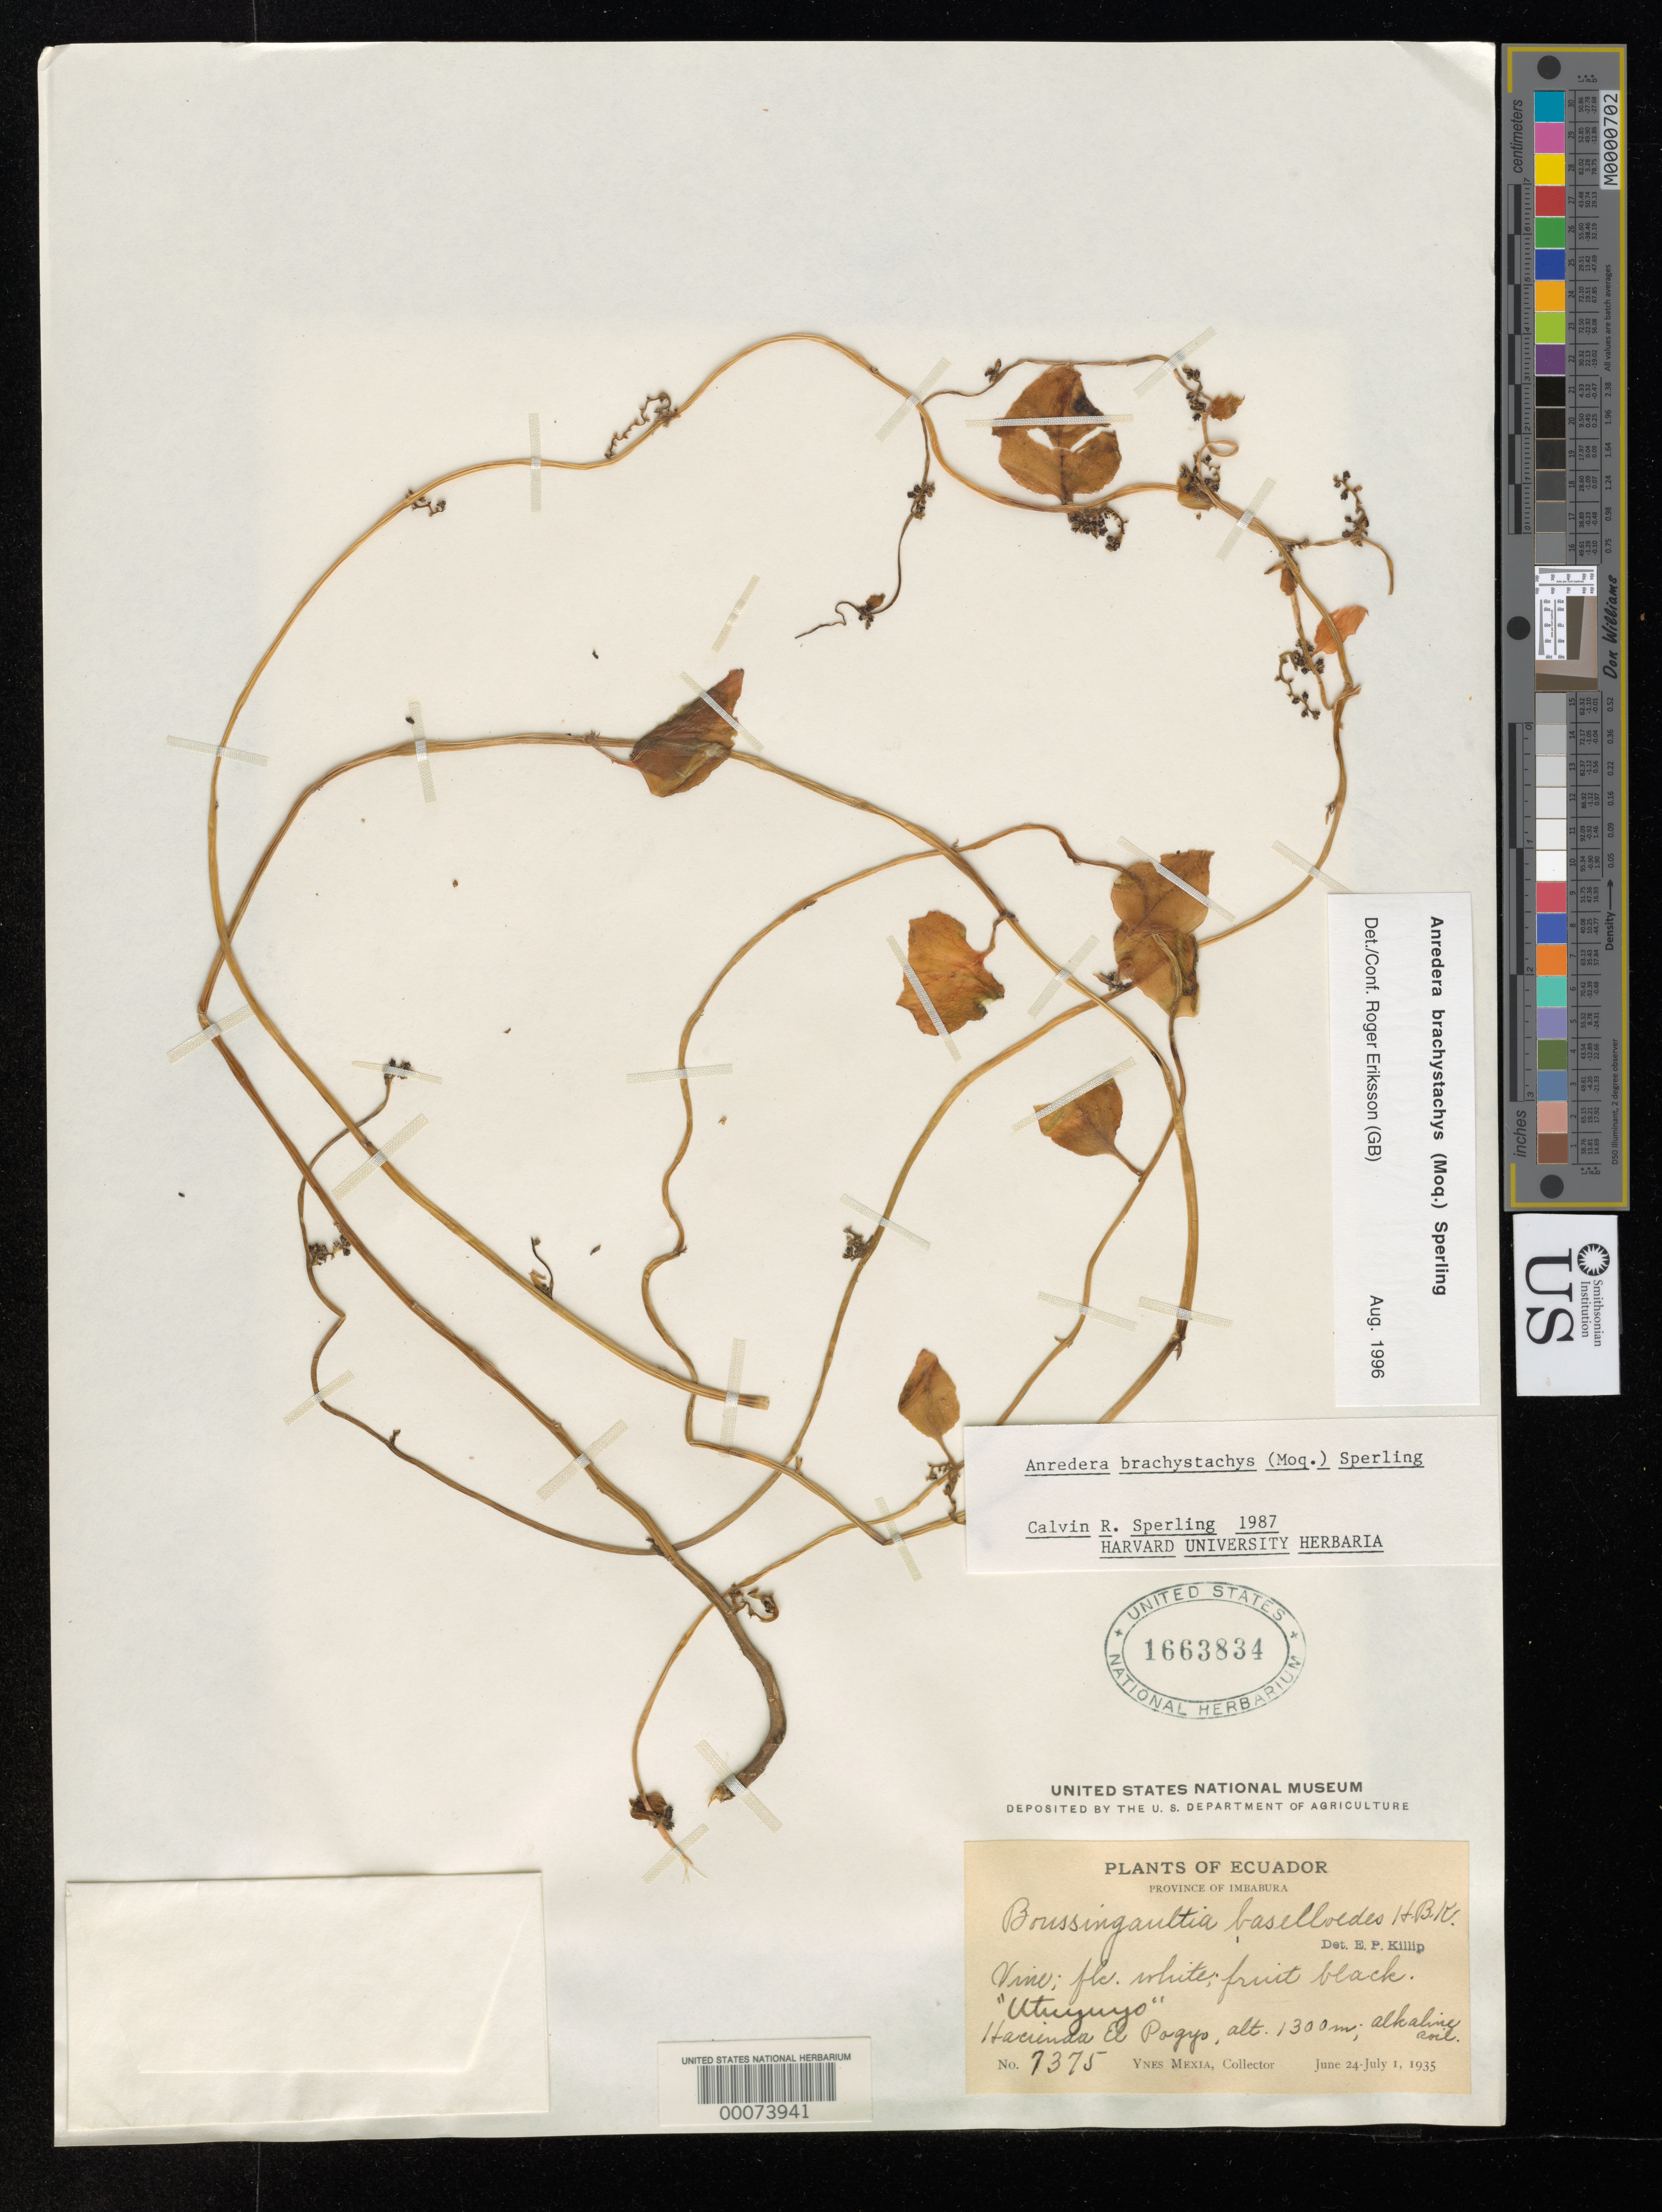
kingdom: Plantae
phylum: Tracheophyta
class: Magnoliopsida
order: Caryophyllales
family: Basellaceae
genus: Anredera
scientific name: Anredera brachystachys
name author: (Moq.) Sperling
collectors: Y. Mexia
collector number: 7375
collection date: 1935-06-24/1935-07-01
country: Ecuador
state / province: Imbabura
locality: Hacienda El Pogyo.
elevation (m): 1300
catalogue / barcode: US 1663834